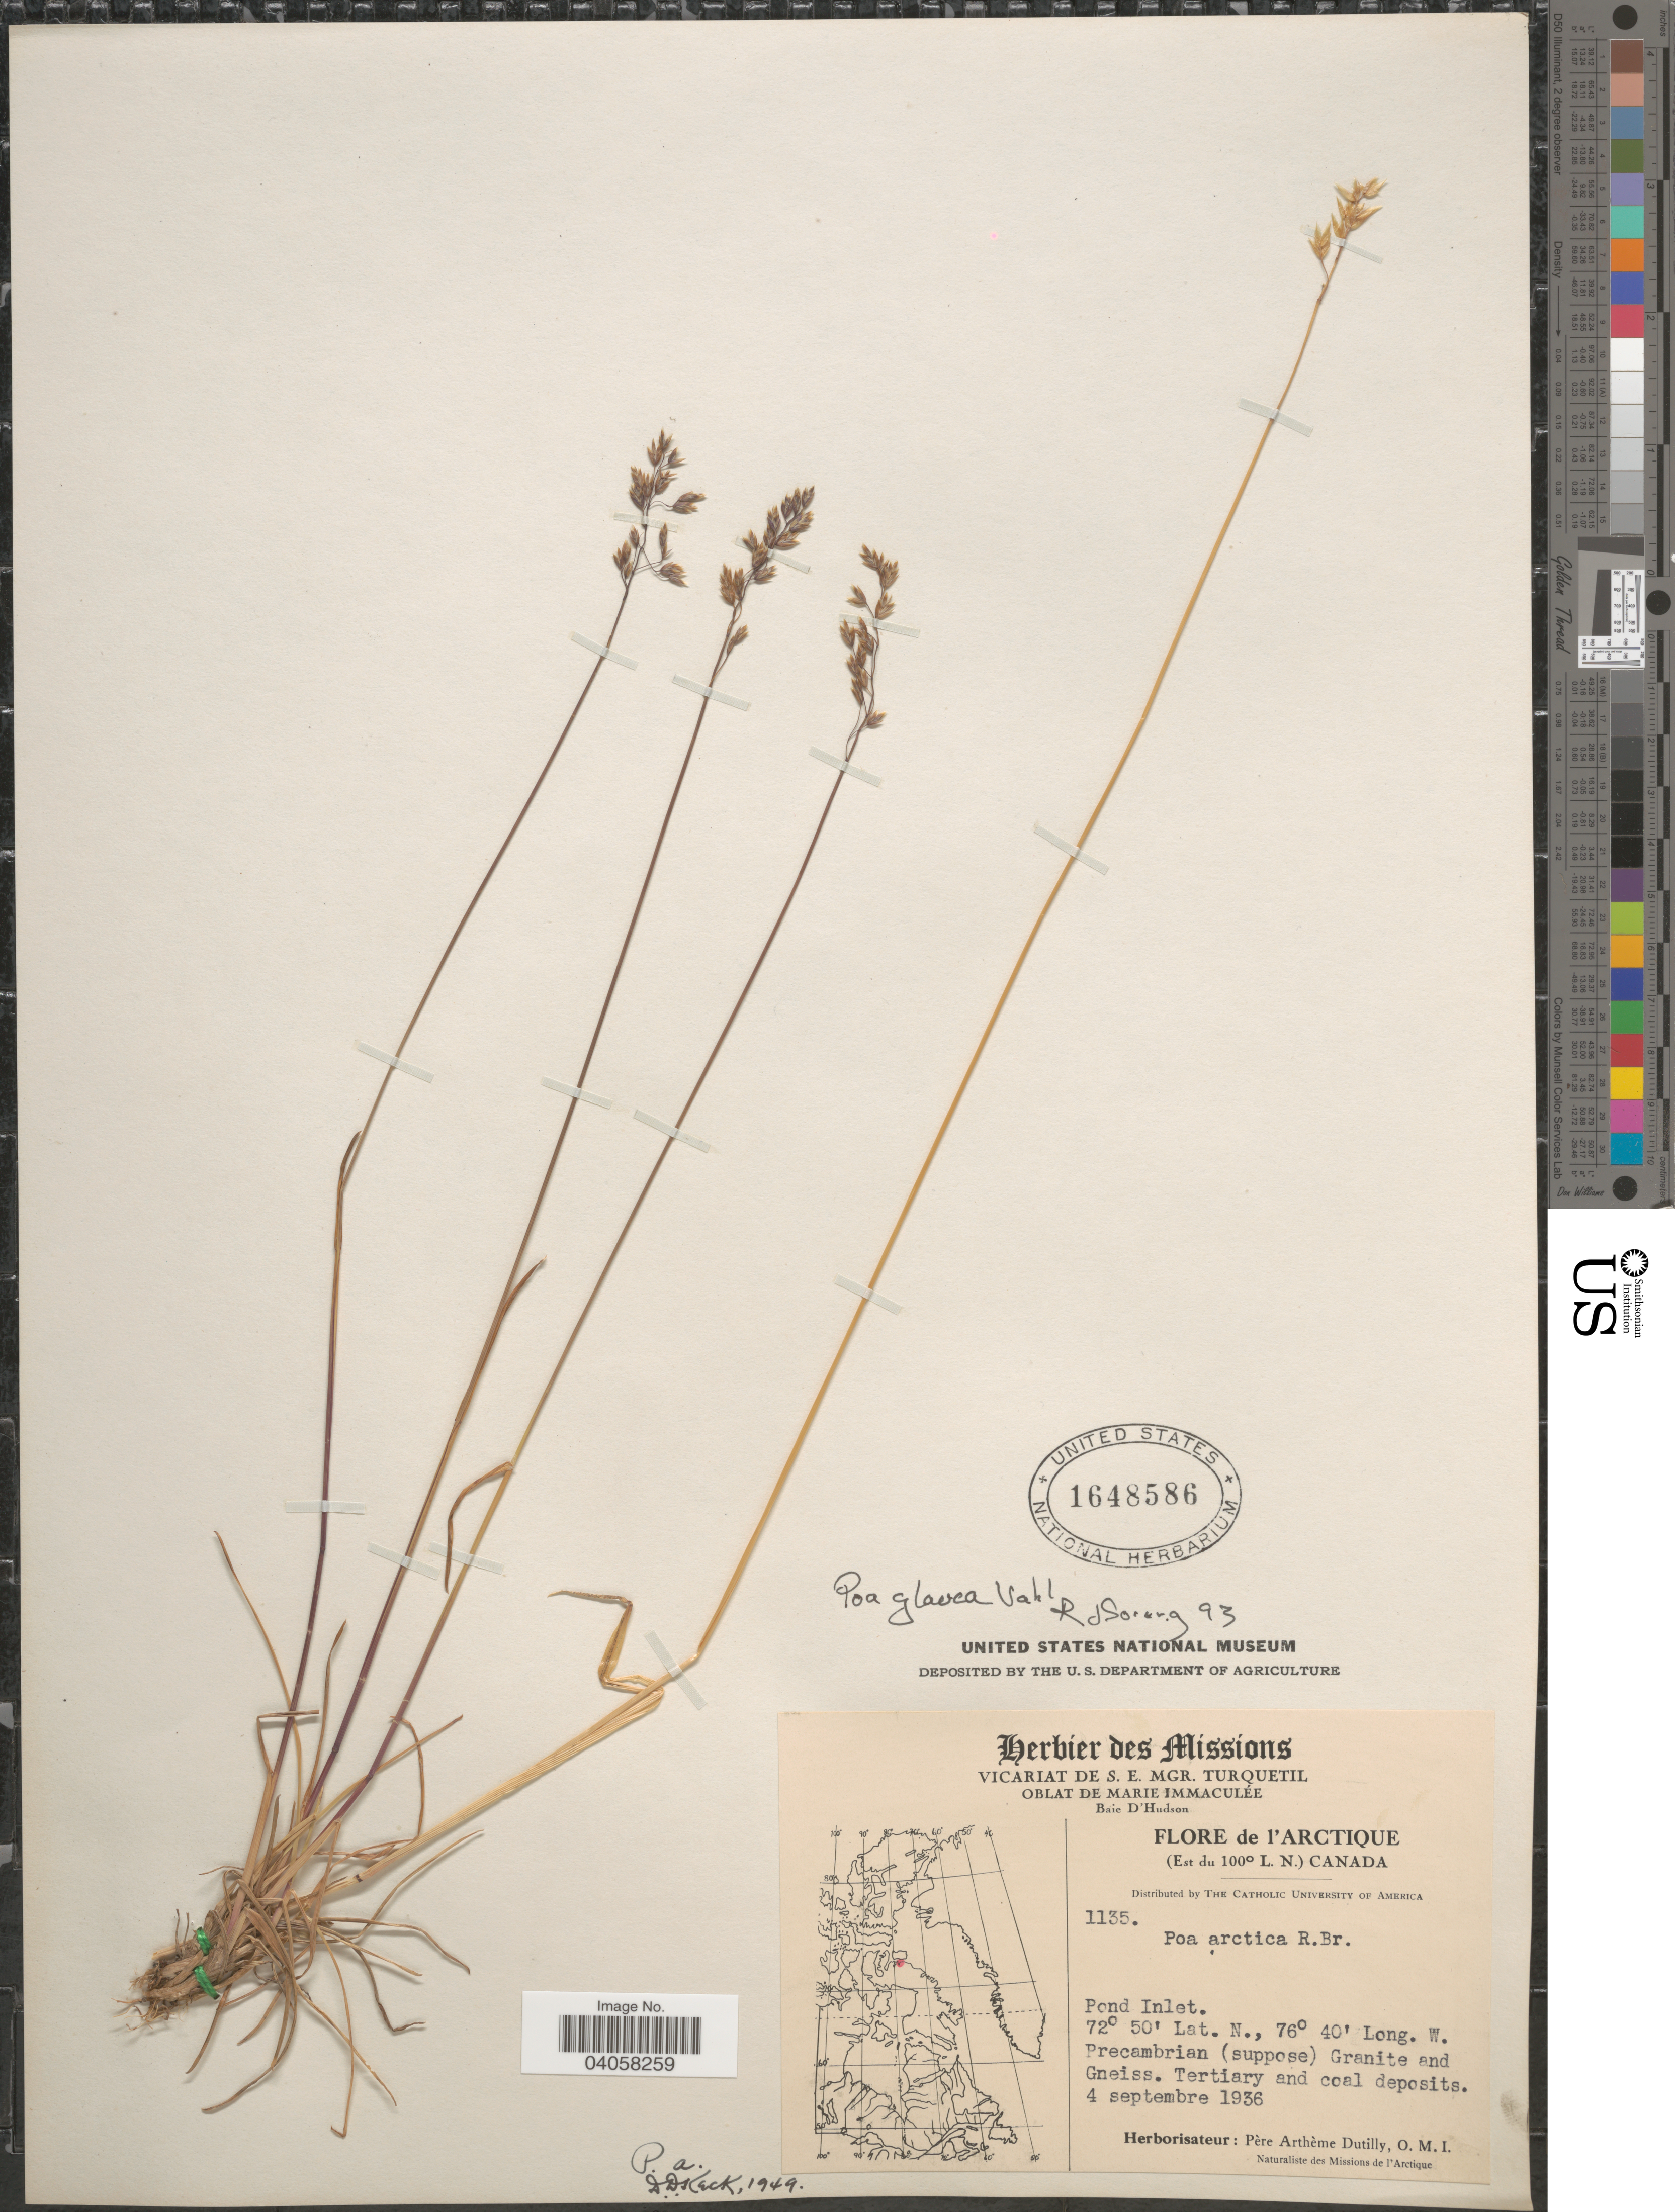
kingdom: Plantae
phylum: Tracheophyta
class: Liliopsida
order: Poales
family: Poaceae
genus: Poa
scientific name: Poa glauca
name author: Vahl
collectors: P. Dutilly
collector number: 1135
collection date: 1936-09-04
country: Canada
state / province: Nunavut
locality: Arctique (Est du 100° L. N.) Canada. Pond Inlet.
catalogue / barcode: US 1648586